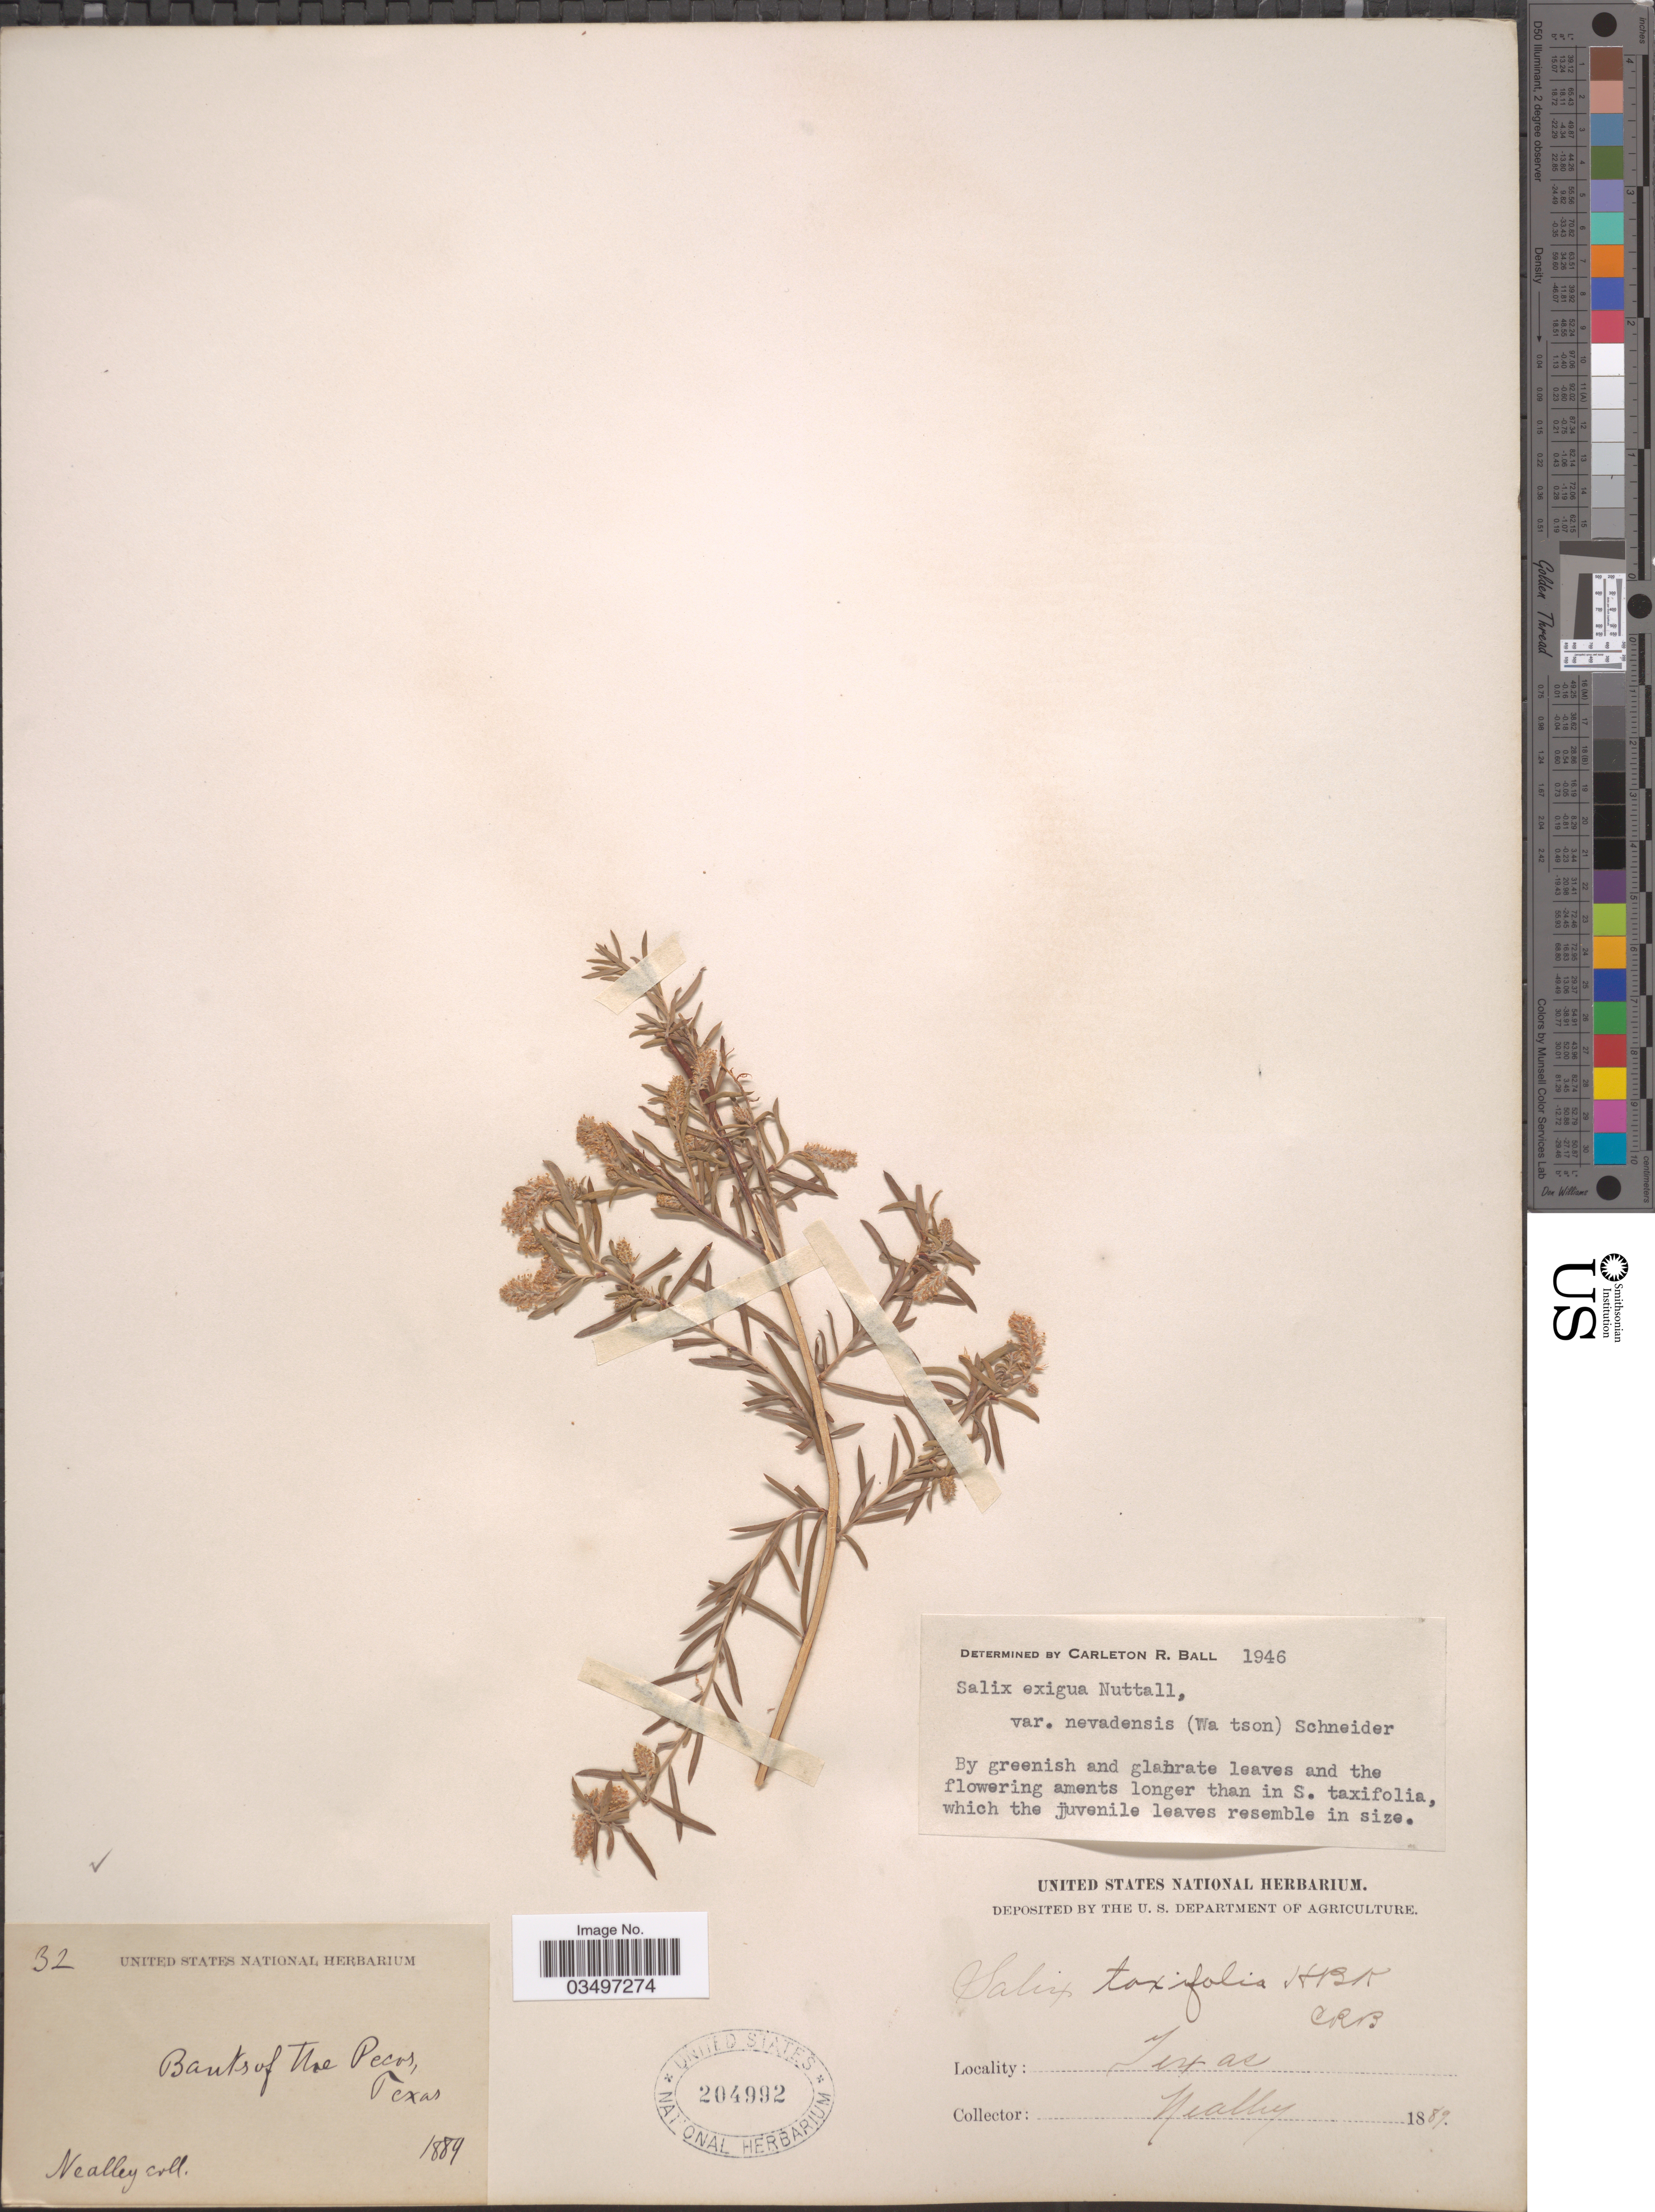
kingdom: Plantae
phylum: Tracheophyta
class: Magnoliopsida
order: Malpighiales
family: Salicaceae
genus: Salix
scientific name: Salix exigua var. nevadensis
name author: (S. Watson) C.K. Schneid.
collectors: Nealley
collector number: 32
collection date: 1889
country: United States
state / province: Texas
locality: Banks of The Pecos.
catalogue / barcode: US 204992